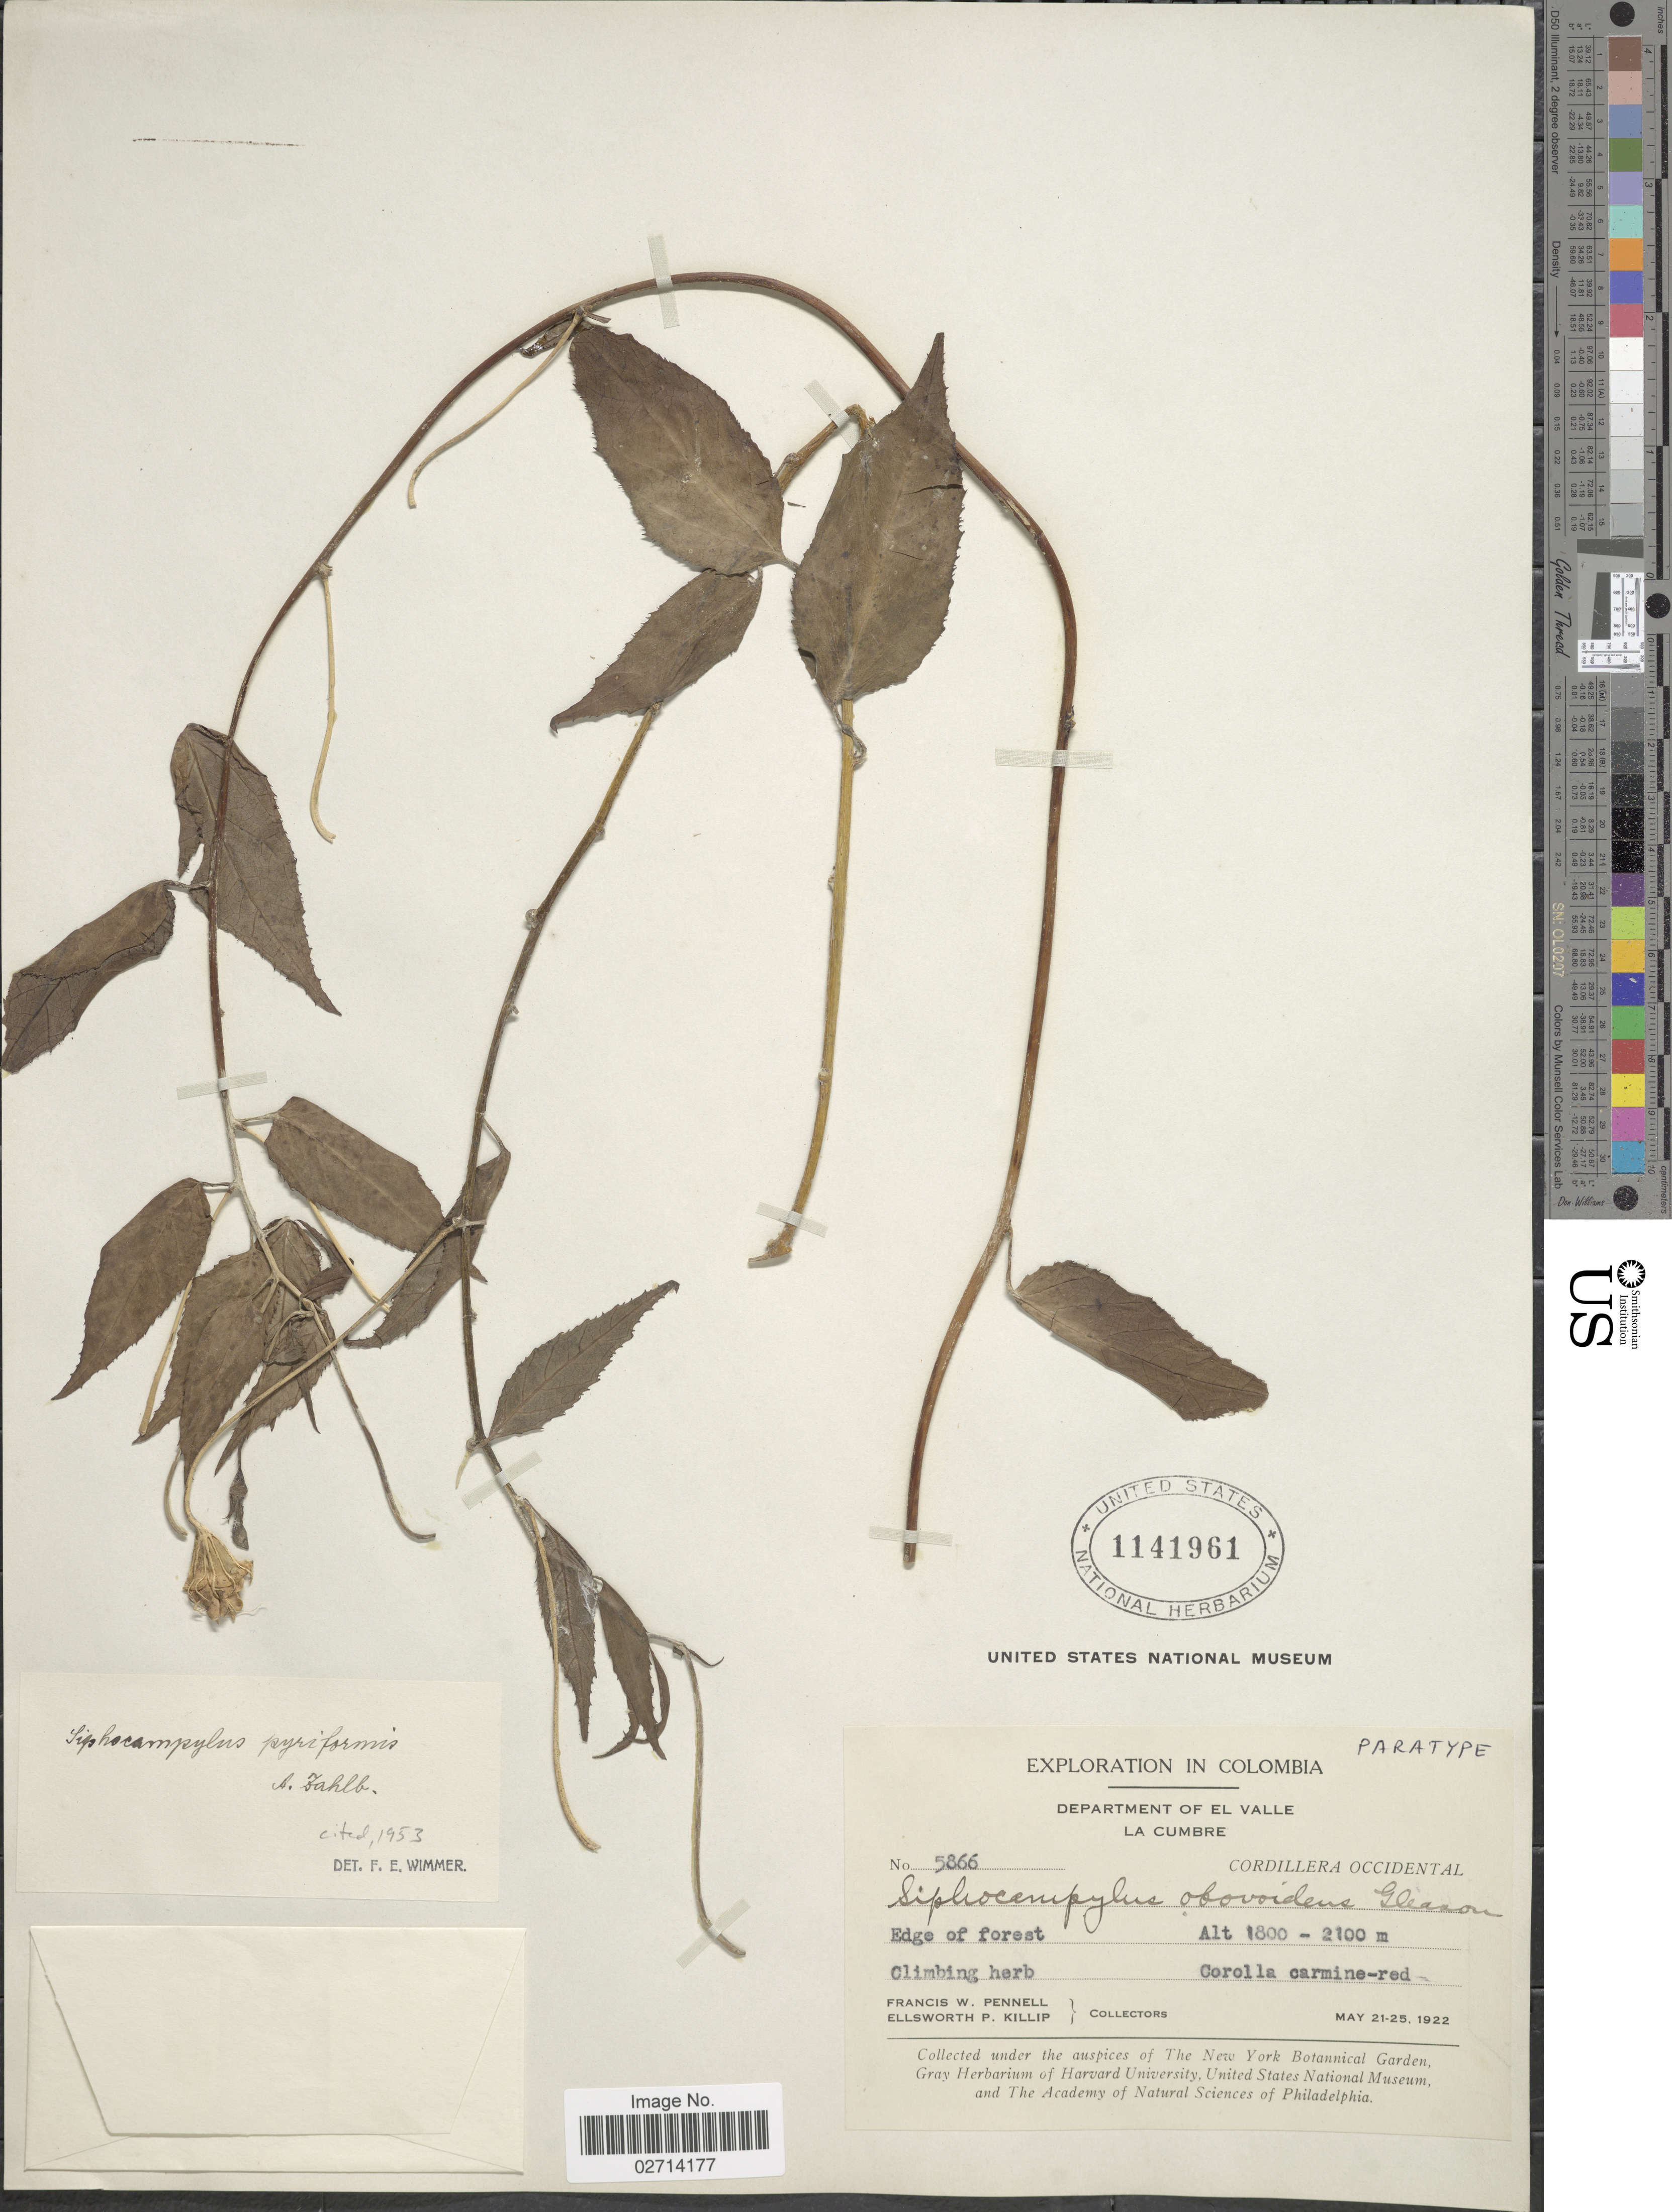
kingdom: Plantae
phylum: Tracheophyta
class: Magnoliopsida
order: Asterales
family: Campanulaceae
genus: Siphocampylus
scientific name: Siphocampylus pyriformis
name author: Zahlbr.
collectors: F. W. Pennell & E. P. Killip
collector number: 5866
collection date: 1922-05-21/1922-05-25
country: Colombia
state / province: Valle del Cauca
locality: Department of El Valle, La Cumbre, Cordillera Occidental, edge of forest.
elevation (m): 1800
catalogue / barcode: US 1141961